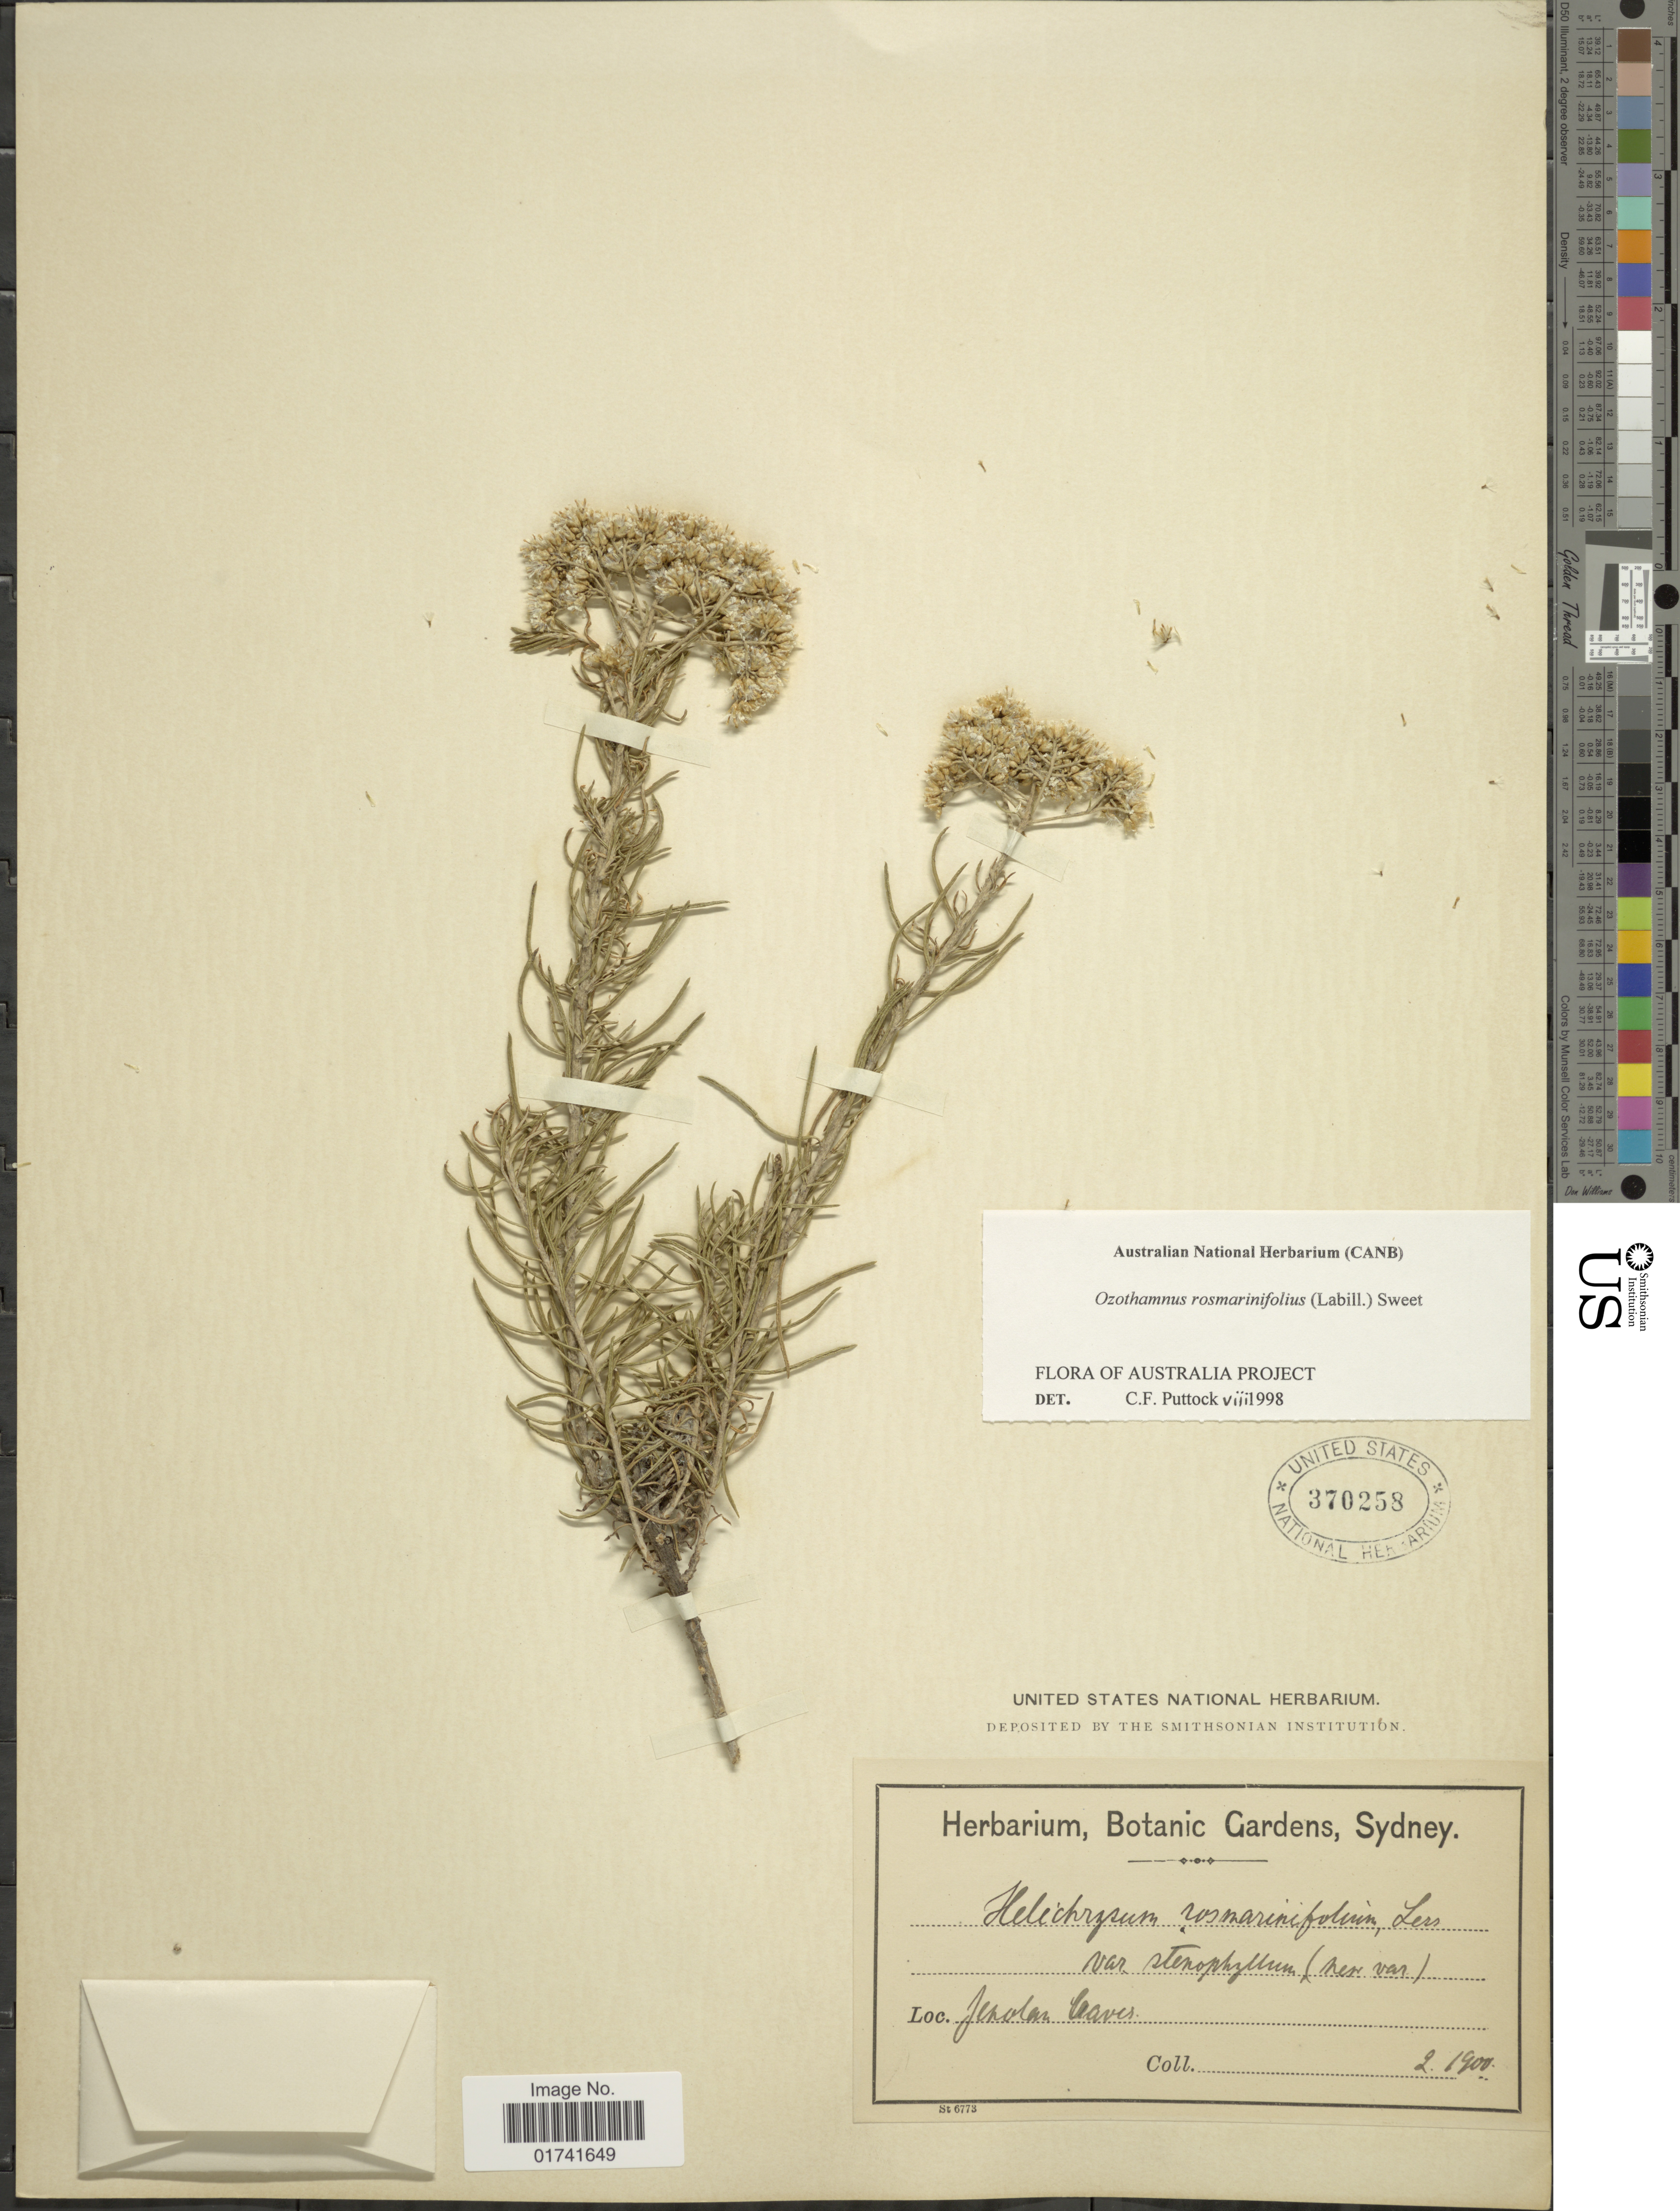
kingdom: Plantae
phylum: Tracheophyta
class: Magnoliopsida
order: Asterales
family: Asteraceae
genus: Ozothamnus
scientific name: Ozothamnus rosmarinifolius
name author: (Labill.) Sweet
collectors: ex Herb. Bot. Gard. Sydney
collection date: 1900-02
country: Australia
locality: Jenolan Caves.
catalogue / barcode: US 370258